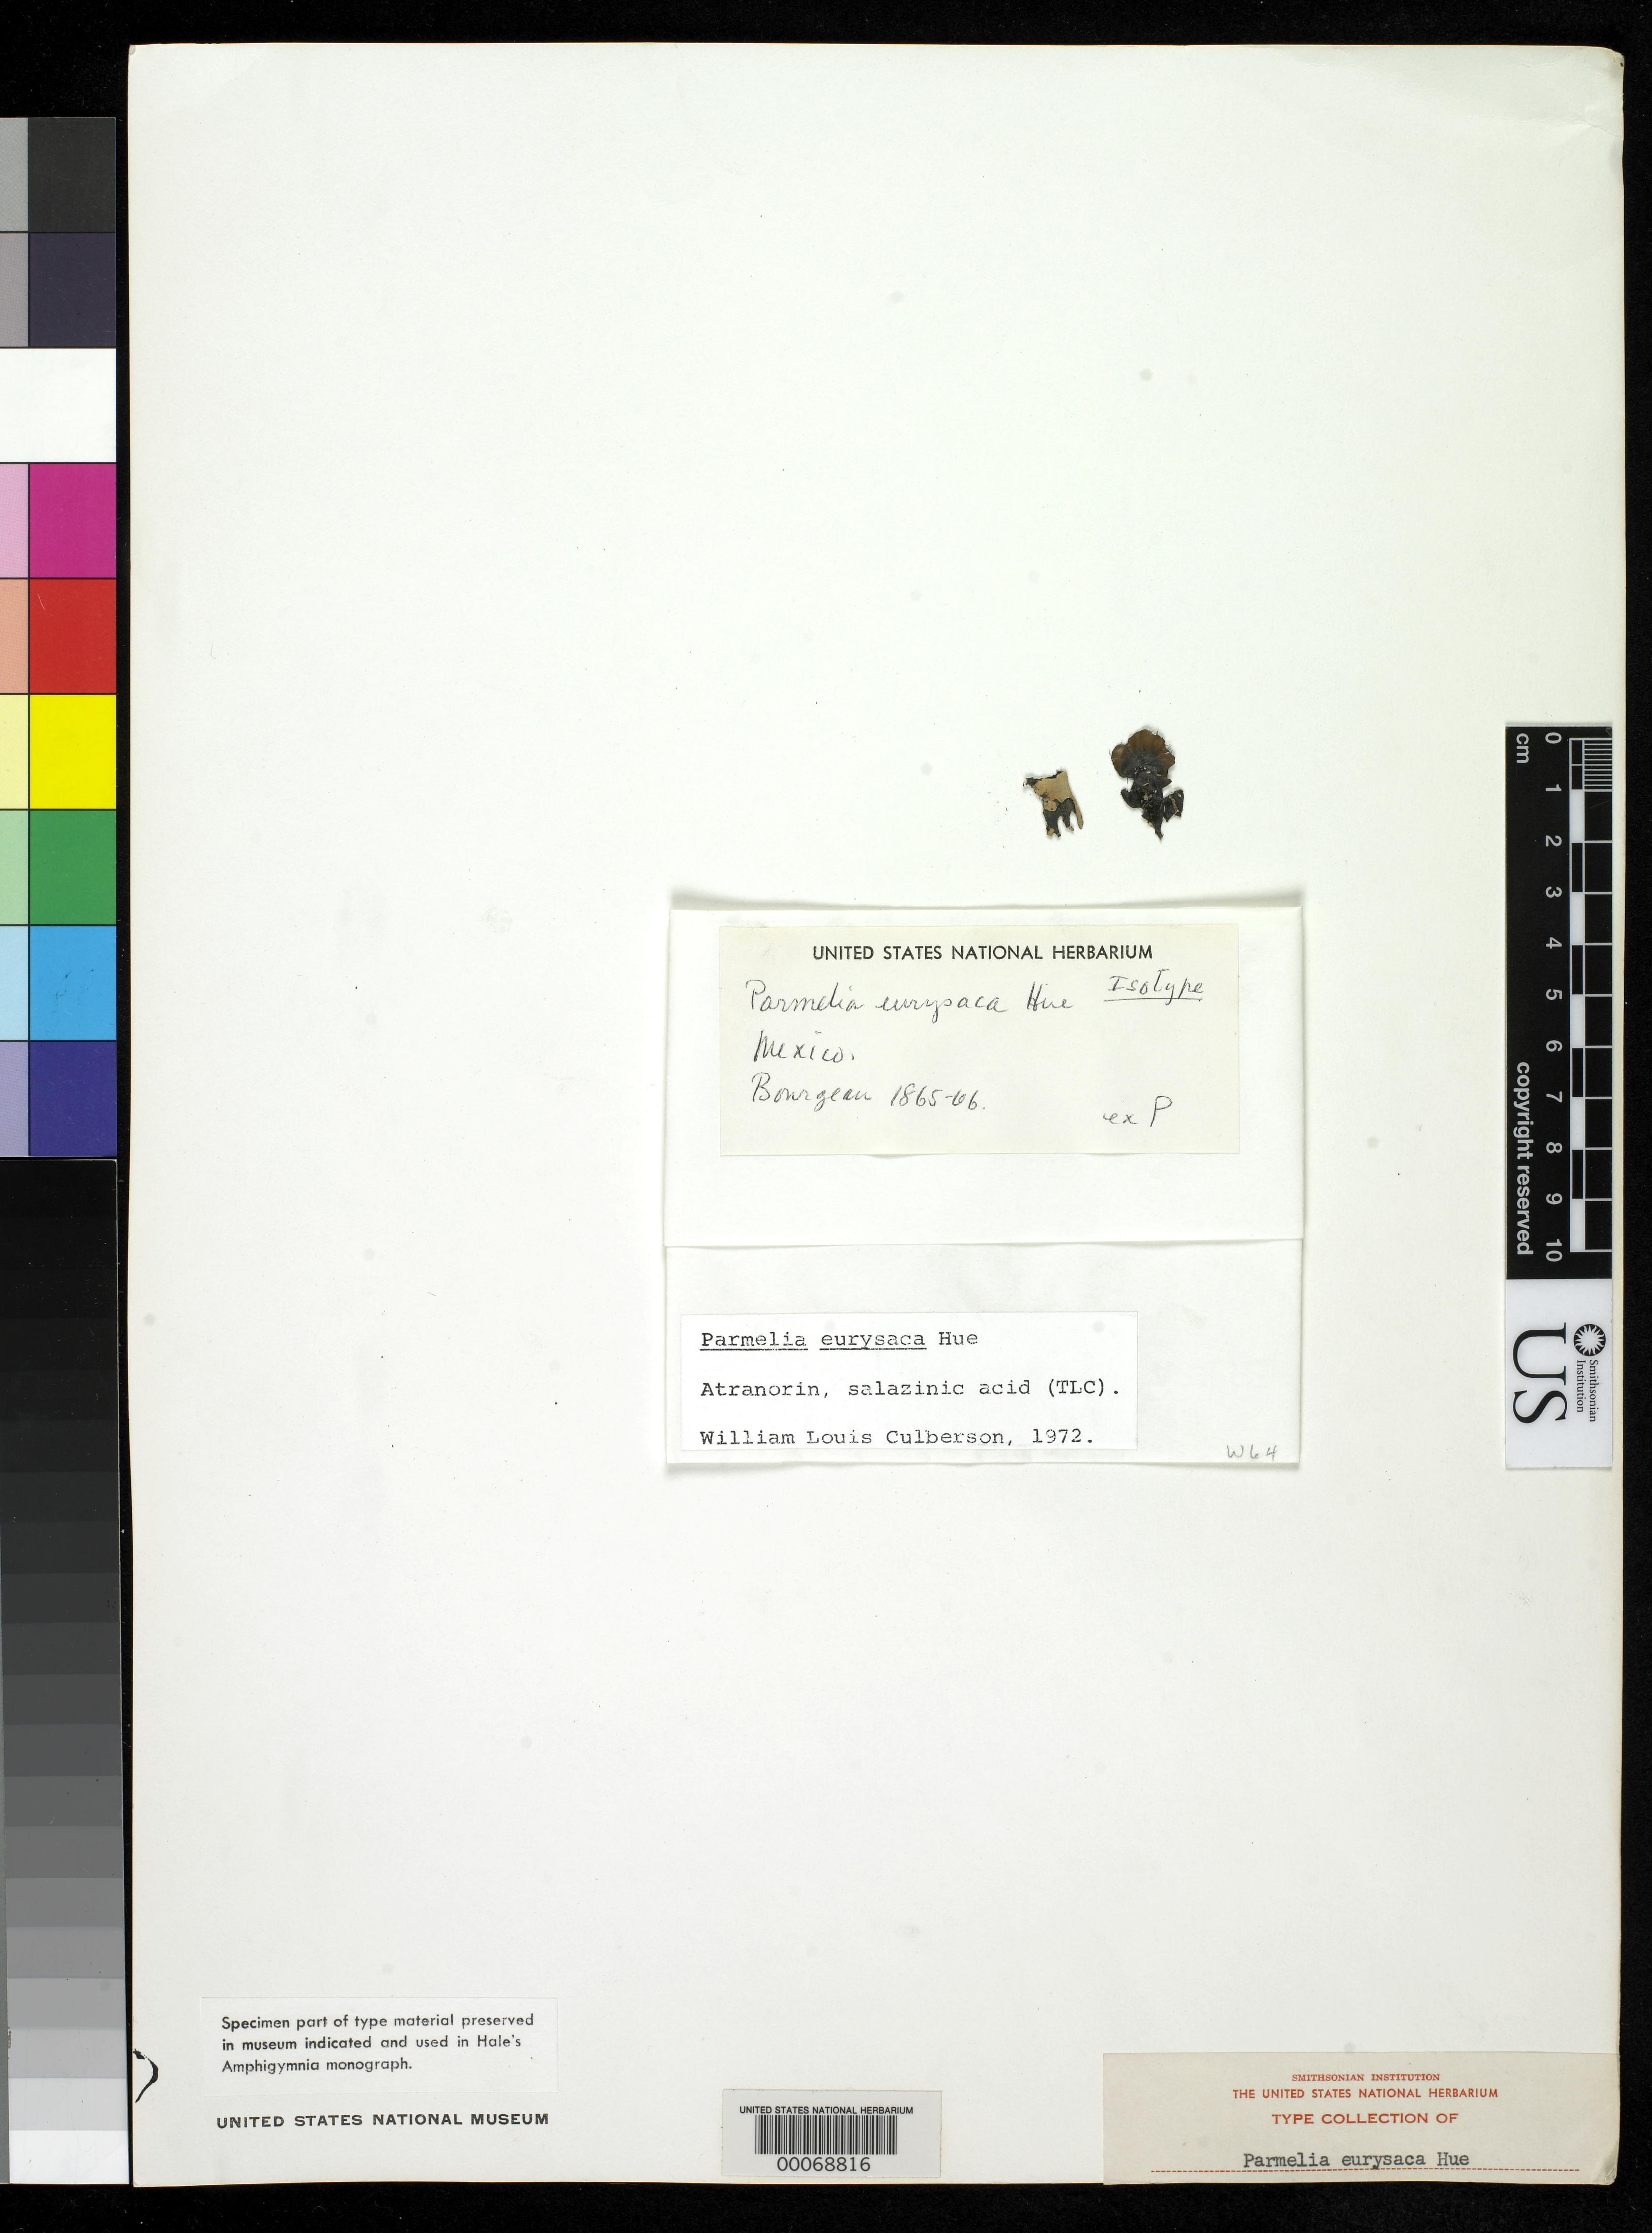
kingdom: Fungi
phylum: Ascomycota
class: Lecanoromycetes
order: Lecanorales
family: Parmeliaceae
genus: Parmelia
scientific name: Parmelia eurysaca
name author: Hue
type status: Isotype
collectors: E. Bourgeau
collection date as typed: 1865 to -- --- 1866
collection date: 1865/1866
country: Mexico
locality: E of Monserrat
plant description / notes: Fragmentary material of (iso?) type specimen ex herb. P